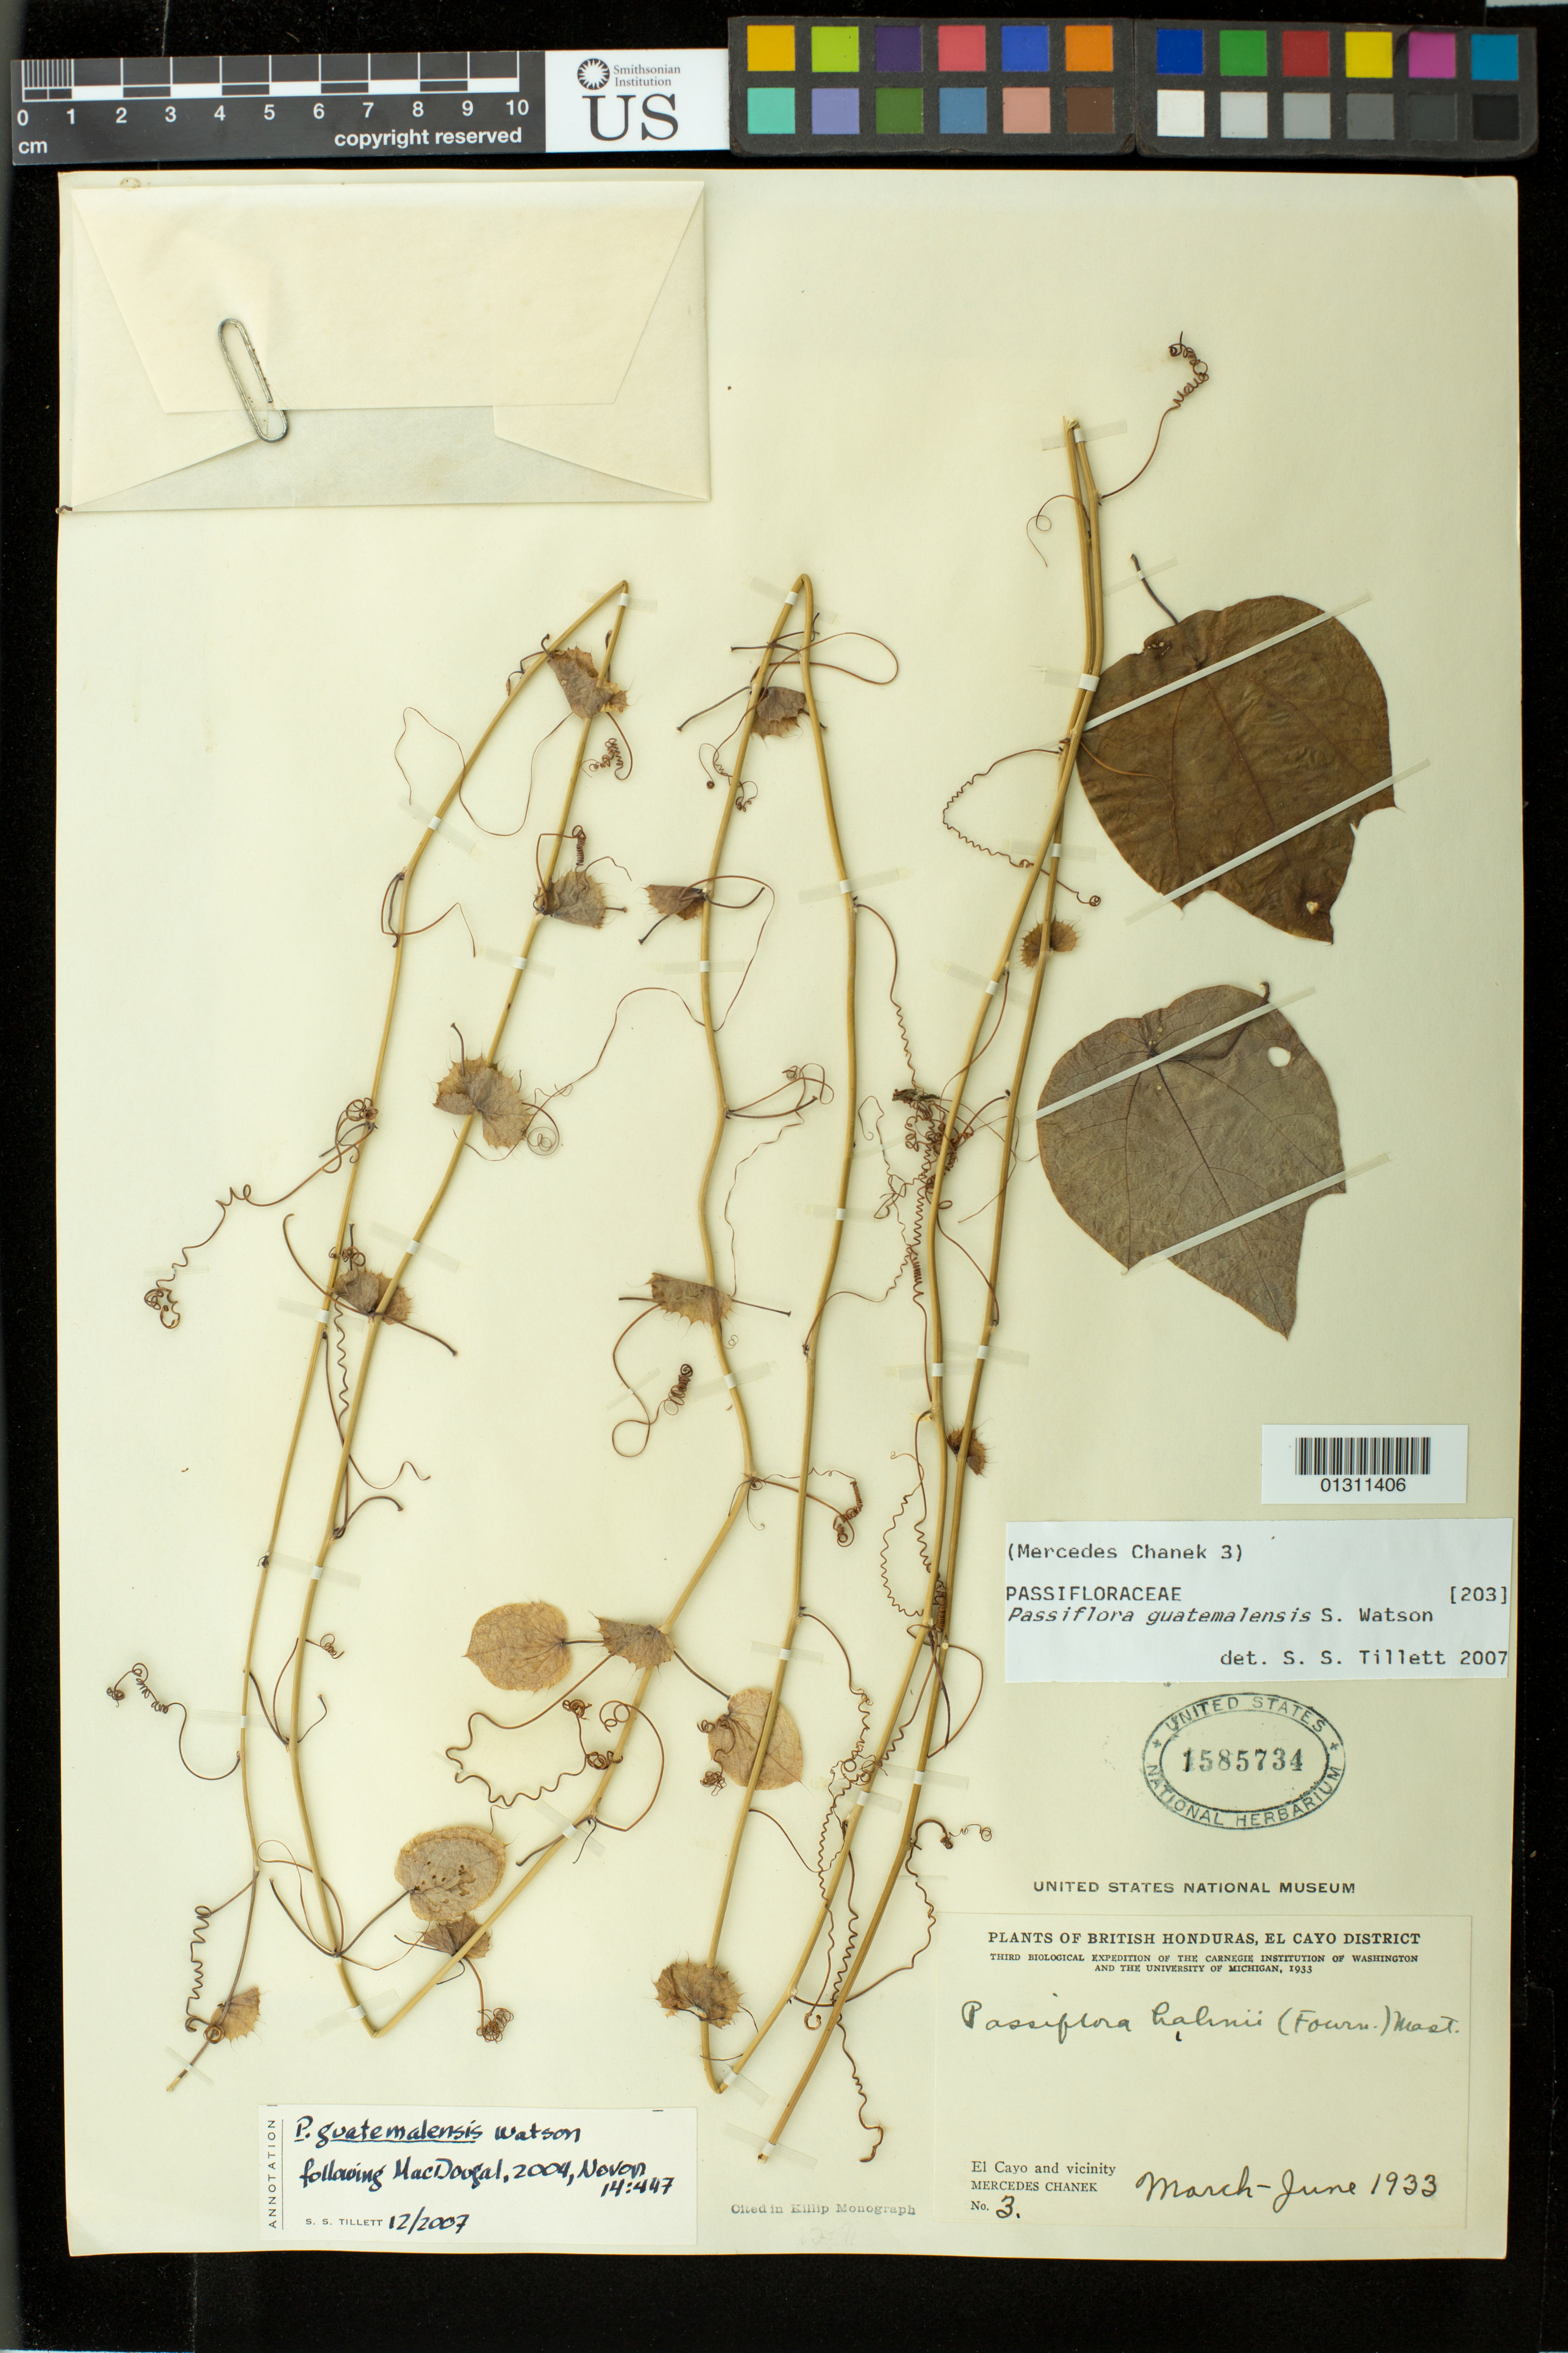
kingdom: Plantae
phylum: Tracheophyta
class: Magnoliopsida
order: Malpighiales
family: Passifloraceae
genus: Passiflora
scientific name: Passiflora guatemalensis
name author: S. Watson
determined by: Tillett, S. S.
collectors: M. Chanek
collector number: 3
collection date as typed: Mar 1933 to -- Jun 1933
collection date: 1933-03/1933-06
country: Belize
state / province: Cayo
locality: El Cayo and vicinity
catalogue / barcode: US 1585734